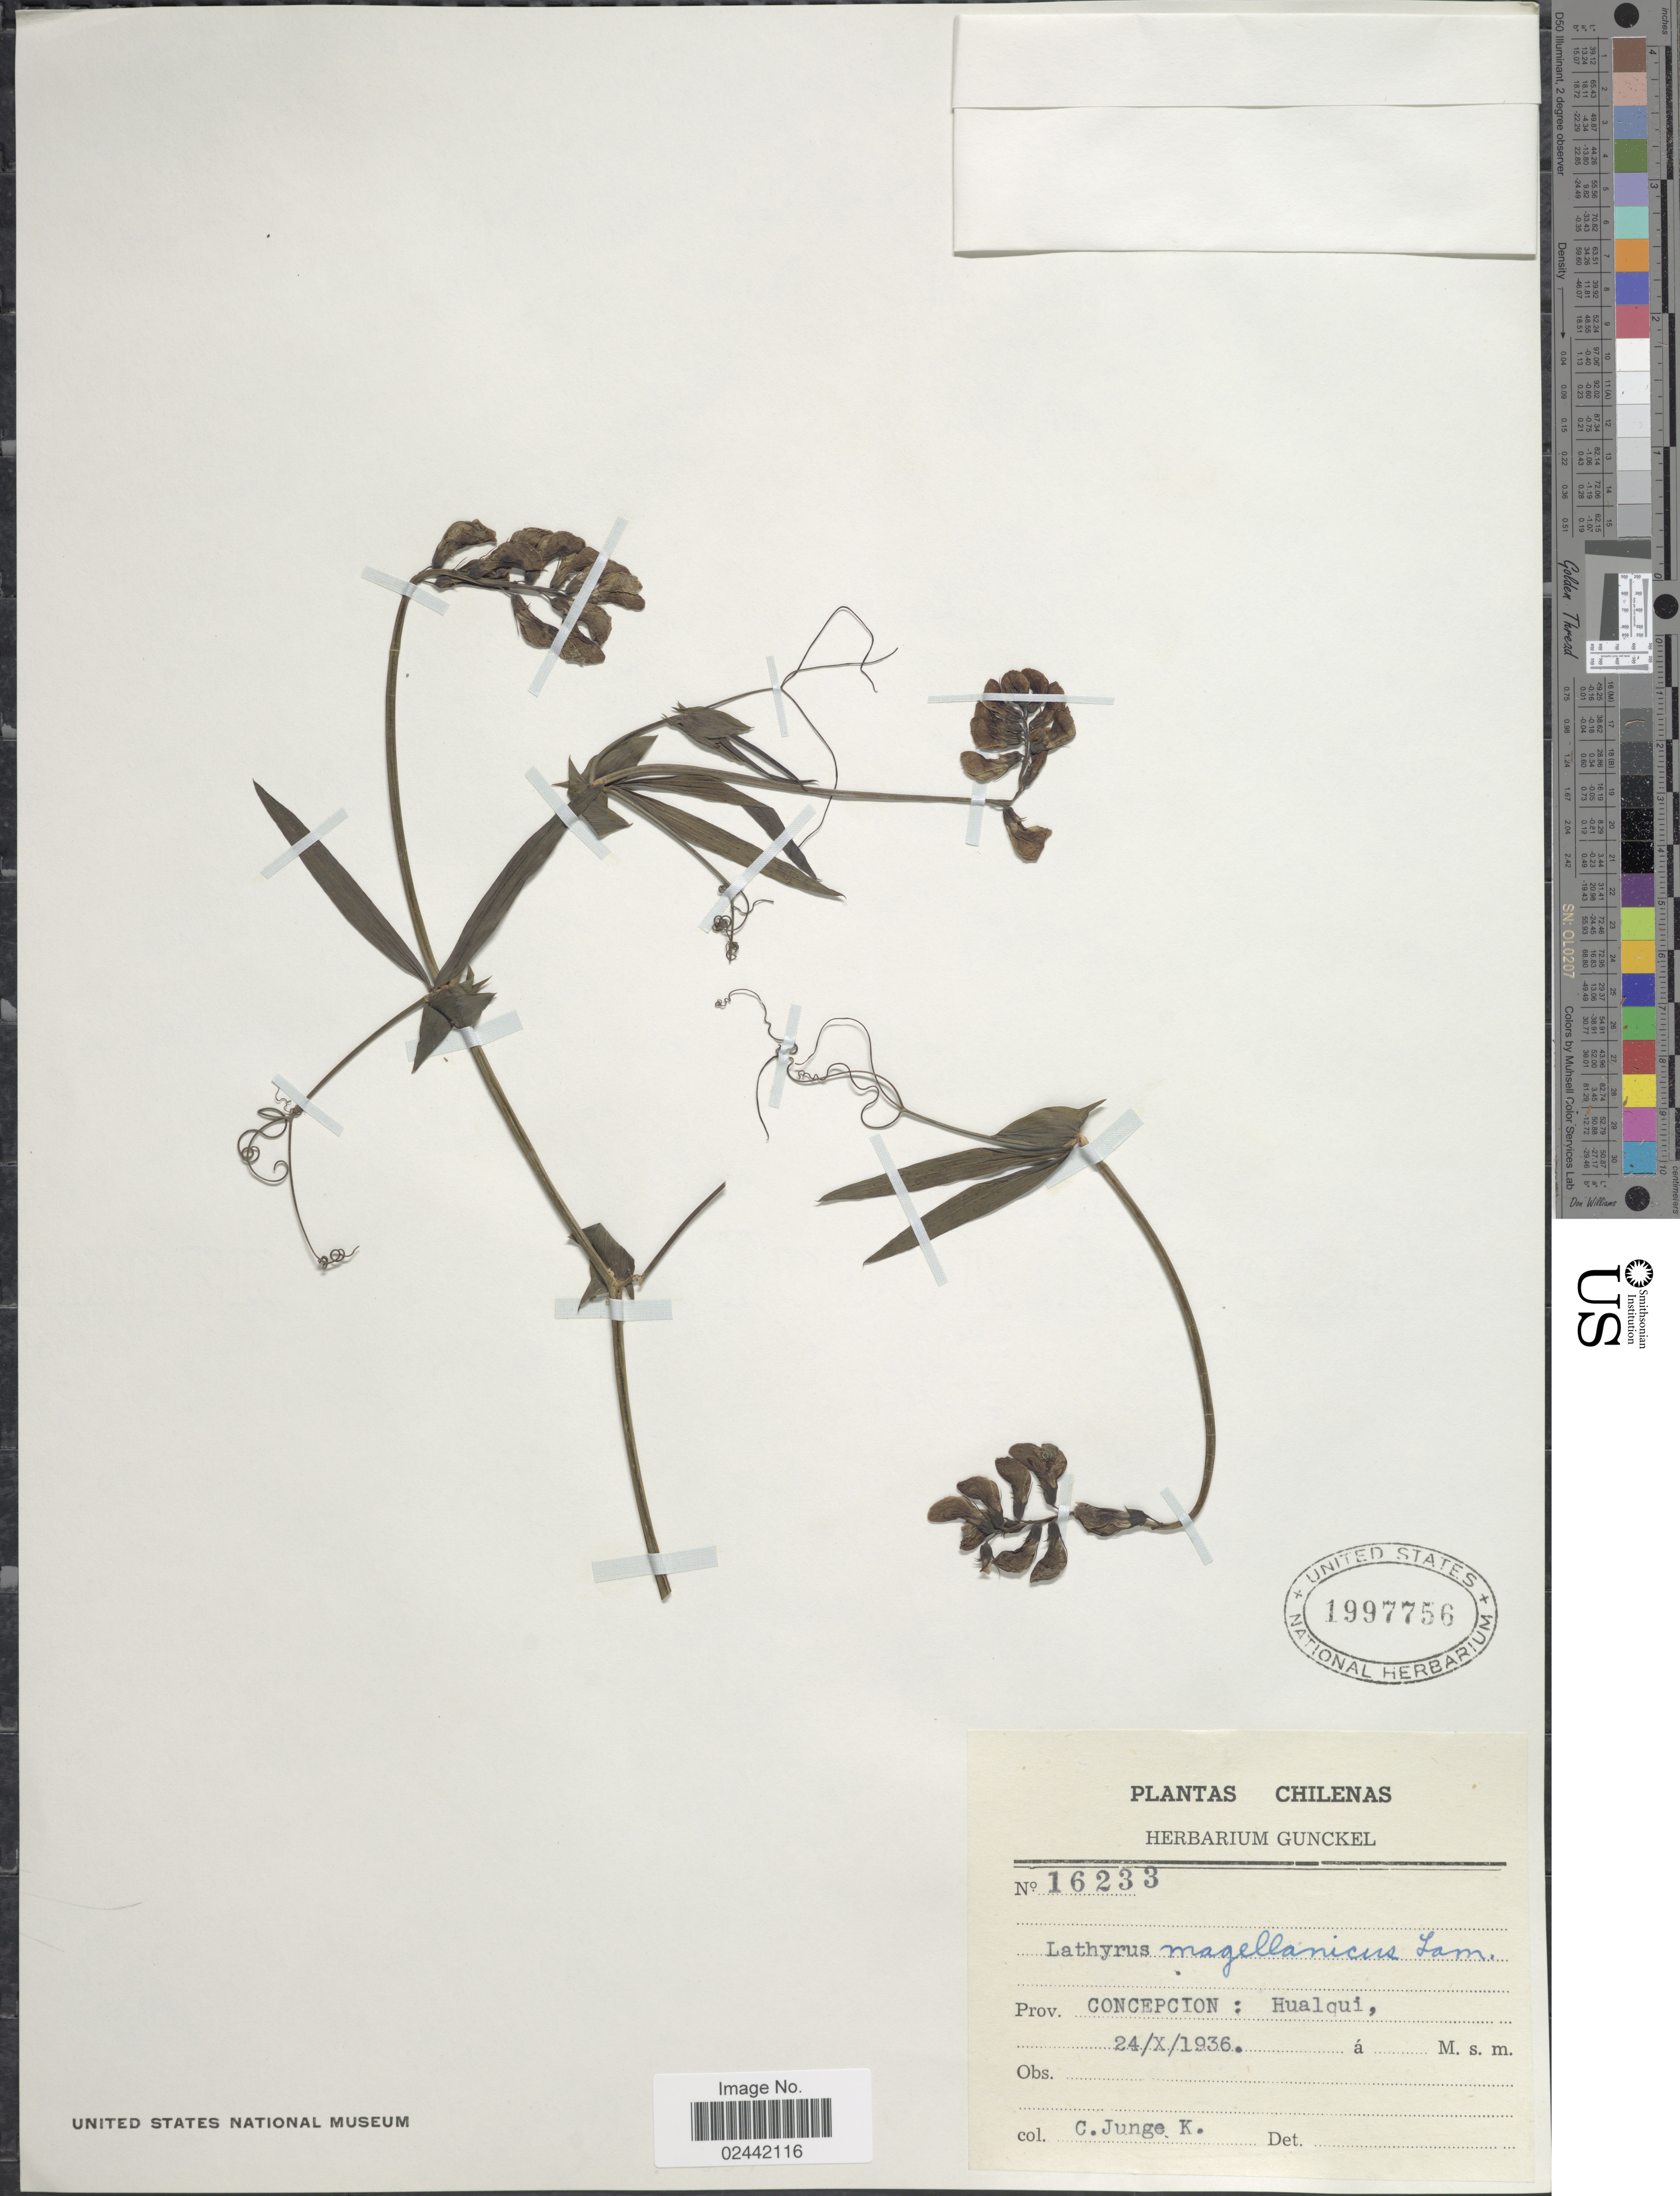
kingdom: Plantae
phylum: Tracheophyta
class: Magnoliopsida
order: Fabales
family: Fabaceae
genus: Lathyrus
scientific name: Lathyrus magellanicus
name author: Lam.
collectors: C. Junge K.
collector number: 16233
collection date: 1936-10-24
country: Chile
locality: Concepcion: Hualqui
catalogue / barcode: US 1997756